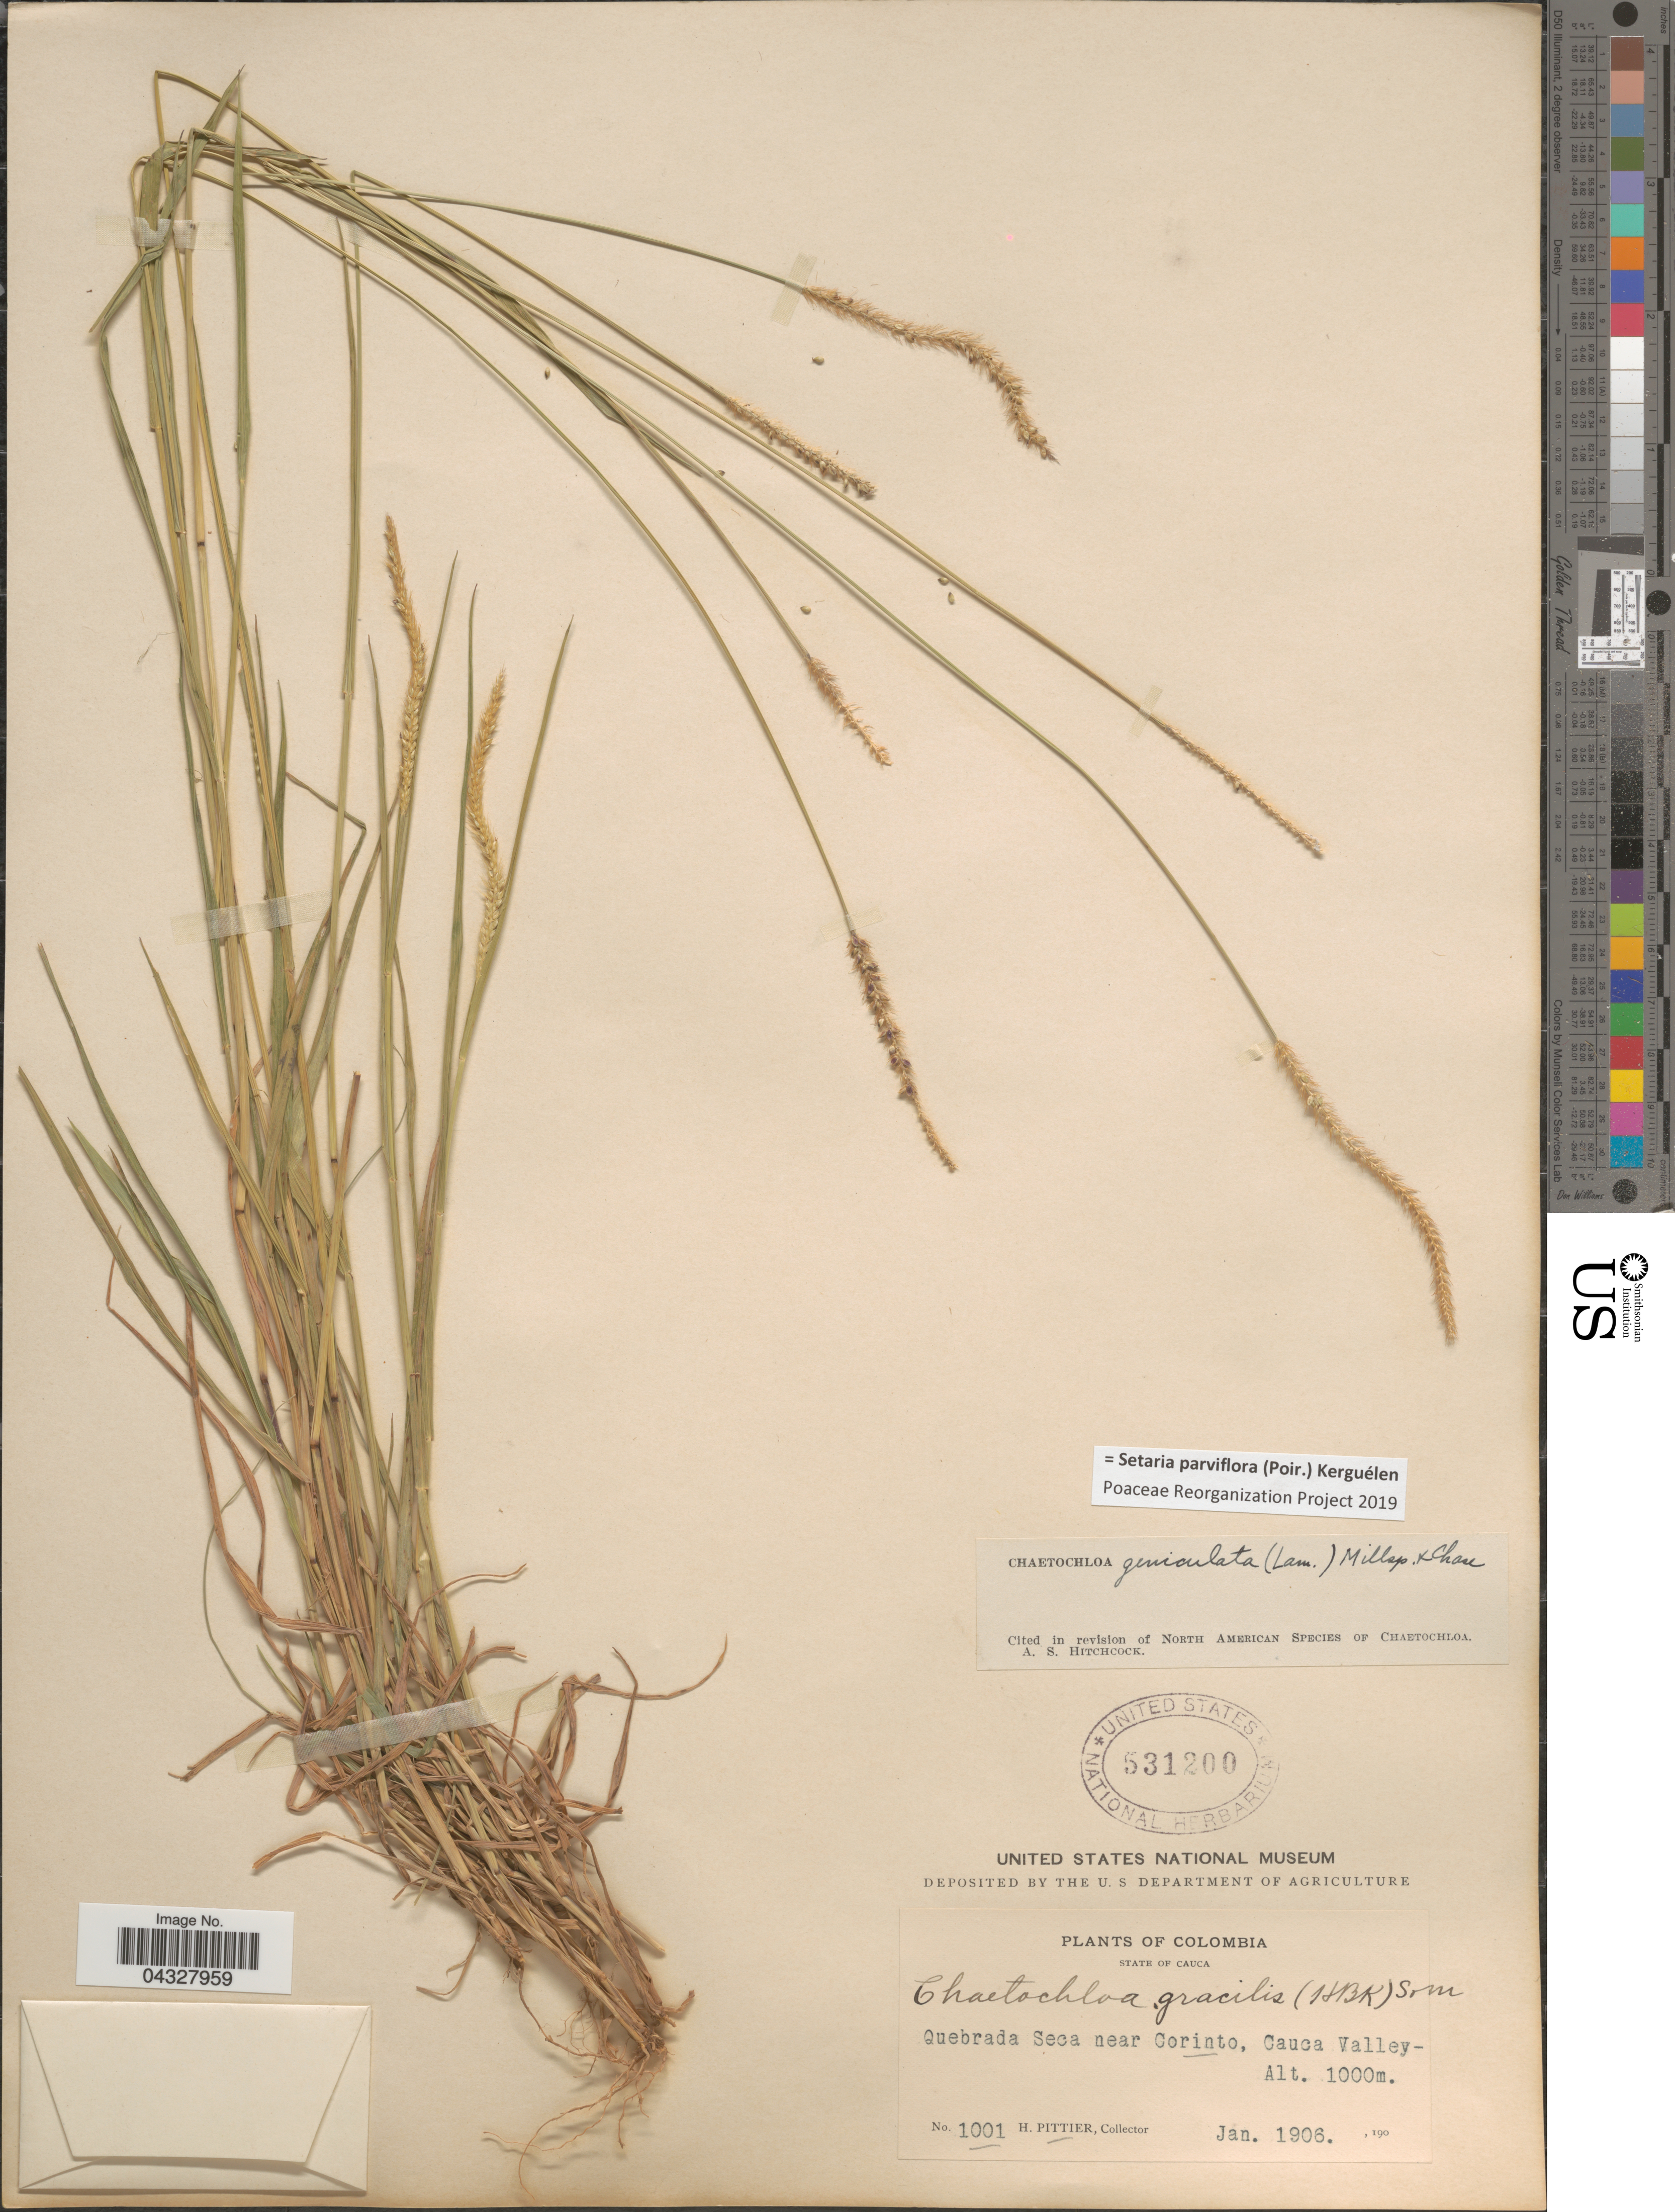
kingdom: Plantae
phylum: Tracheophyta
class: Liliopsida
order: Poales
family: Poaceae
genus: Setaria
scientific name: Setaria parviflora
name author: (Poir.) Kerguélen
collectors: H. F. Pittier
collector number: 1001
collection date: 1906-01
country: Colombia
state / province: Cauca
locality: Quebrada Seca near Corinto, Cauca Valle.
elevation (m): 1000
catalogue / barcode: US 531200